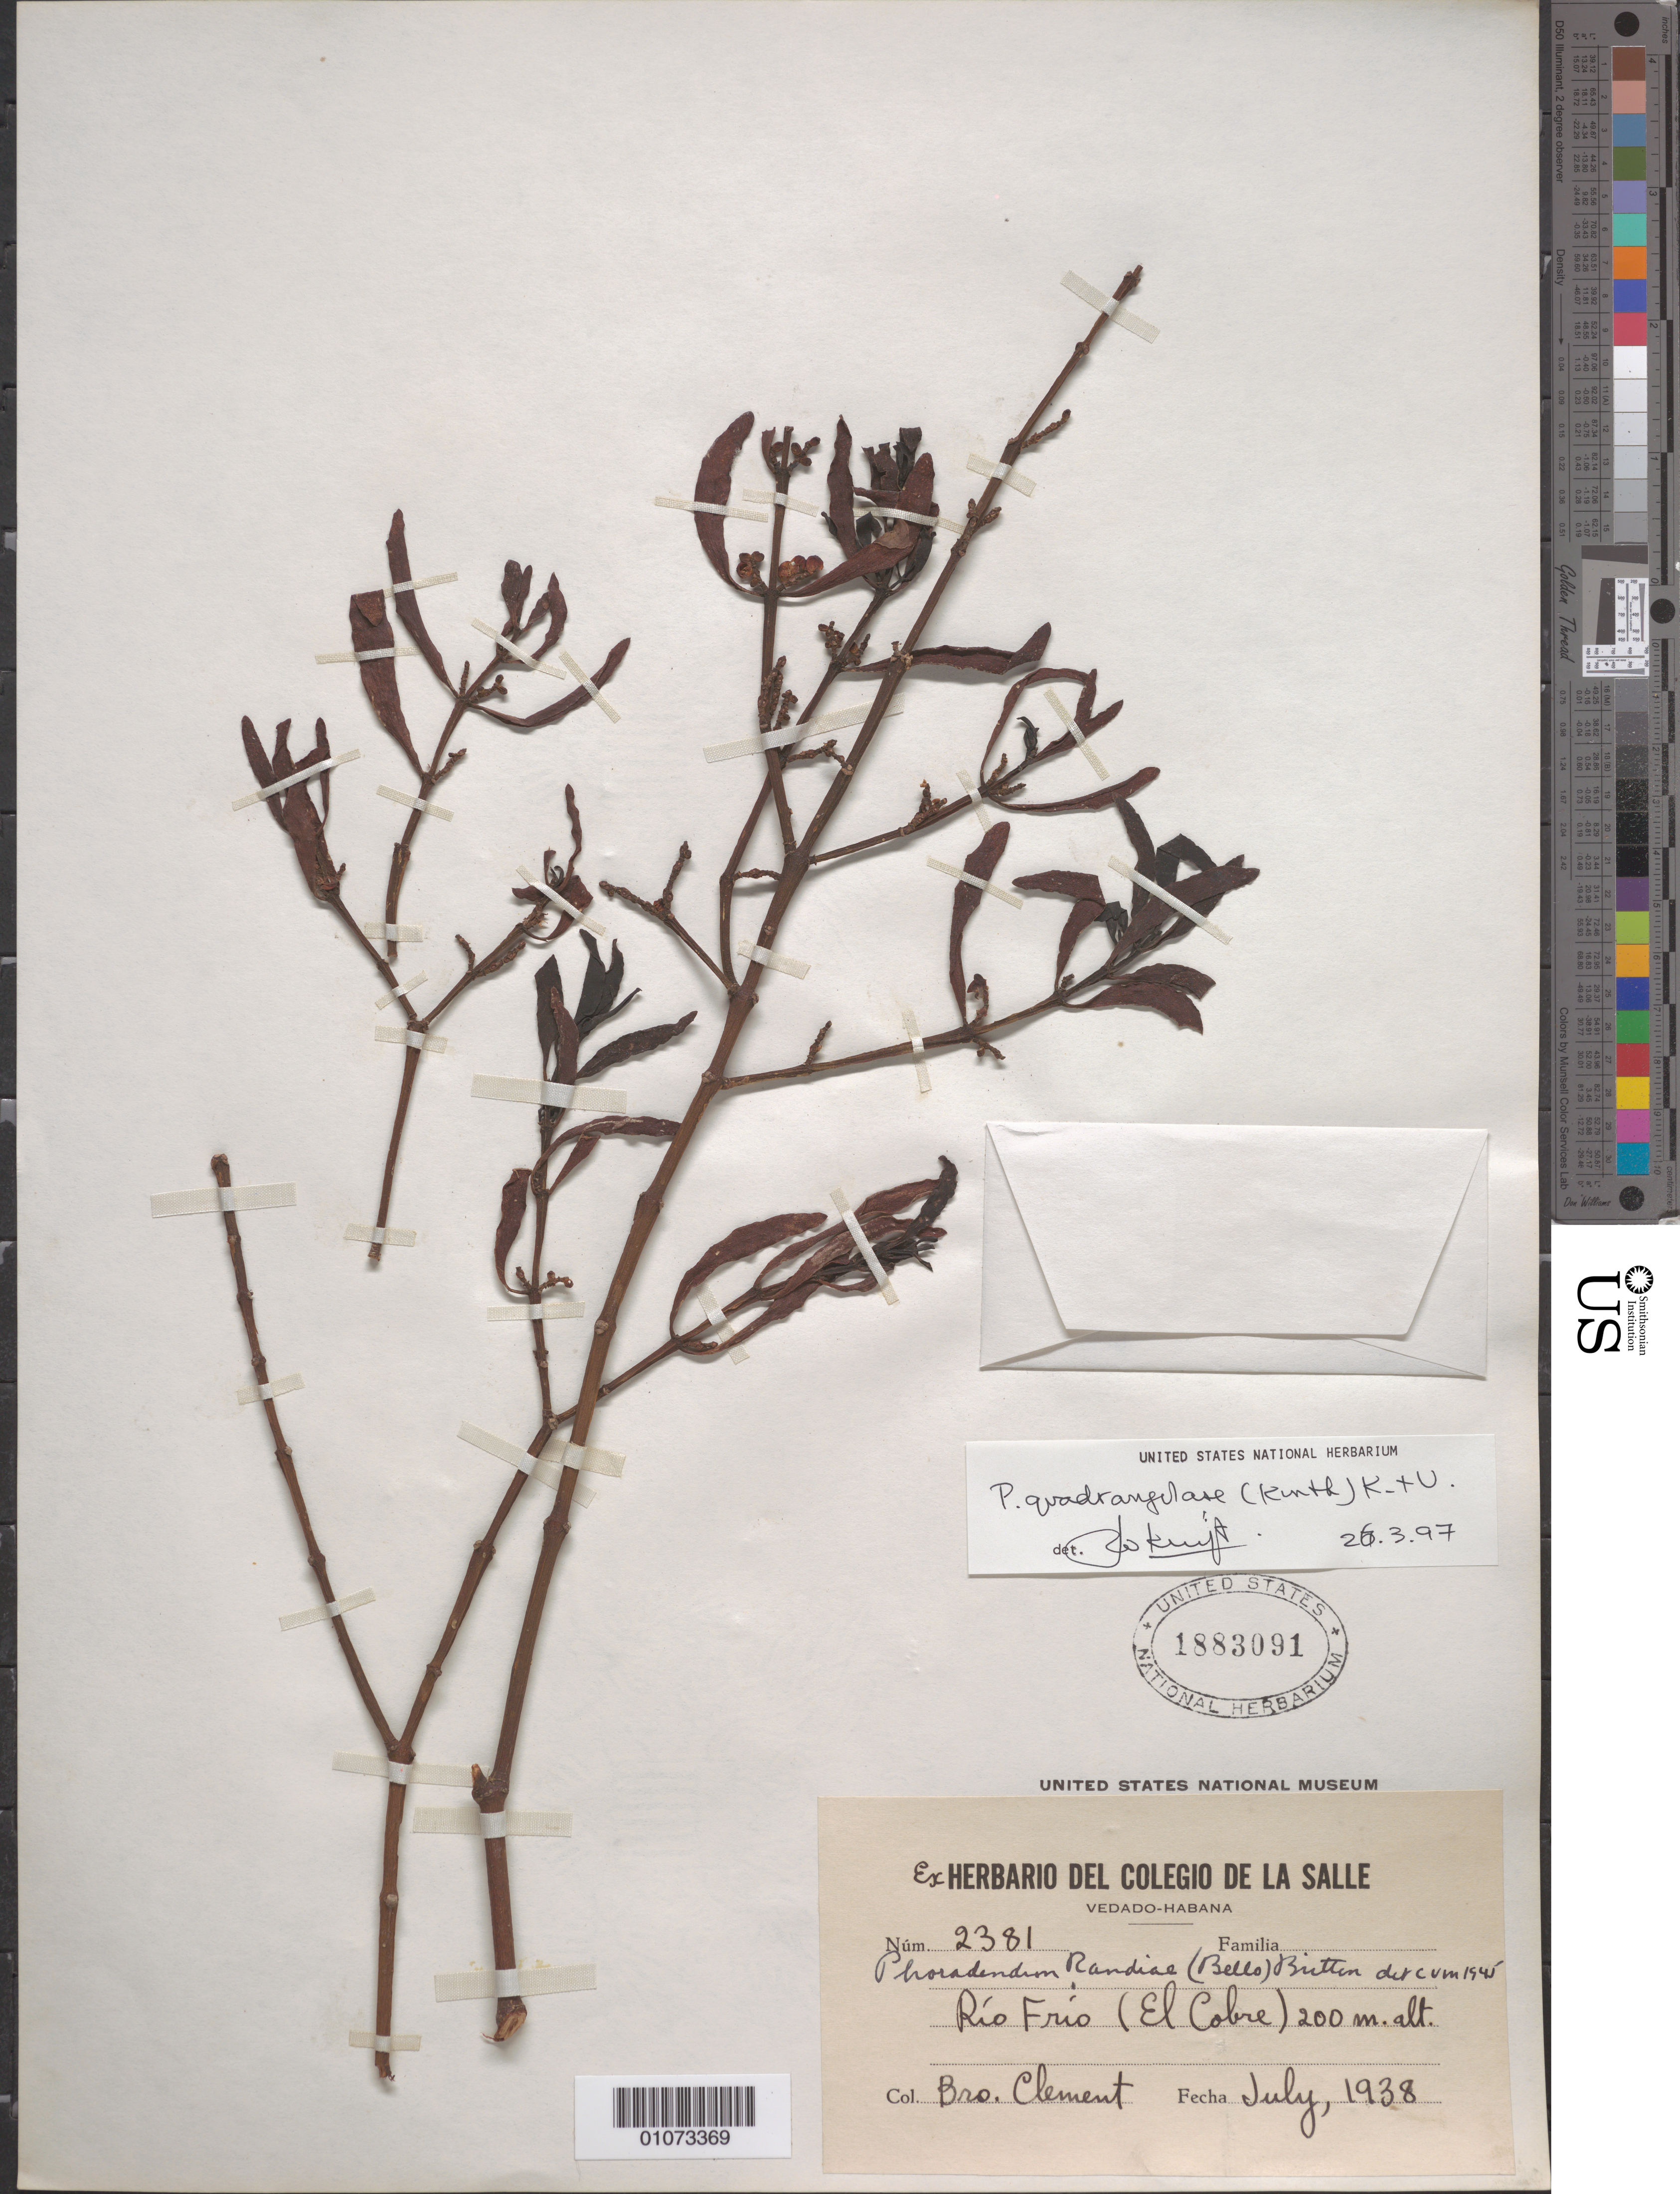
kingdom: Plantae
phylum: Tracheophyta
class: Magnoliopsida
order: Santalales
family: Viscaceae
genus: Phoradendron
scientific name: Phoradendron quadrangulare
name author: (Kunth) Griseb.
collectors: B. Clement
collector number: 2381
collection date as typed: Jul 1938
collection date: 1938-07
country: Cuba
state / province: Santiago de Cuba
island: Cuba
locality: Rio Frio (El Cobre)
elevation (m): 200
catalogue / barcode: US 1883091